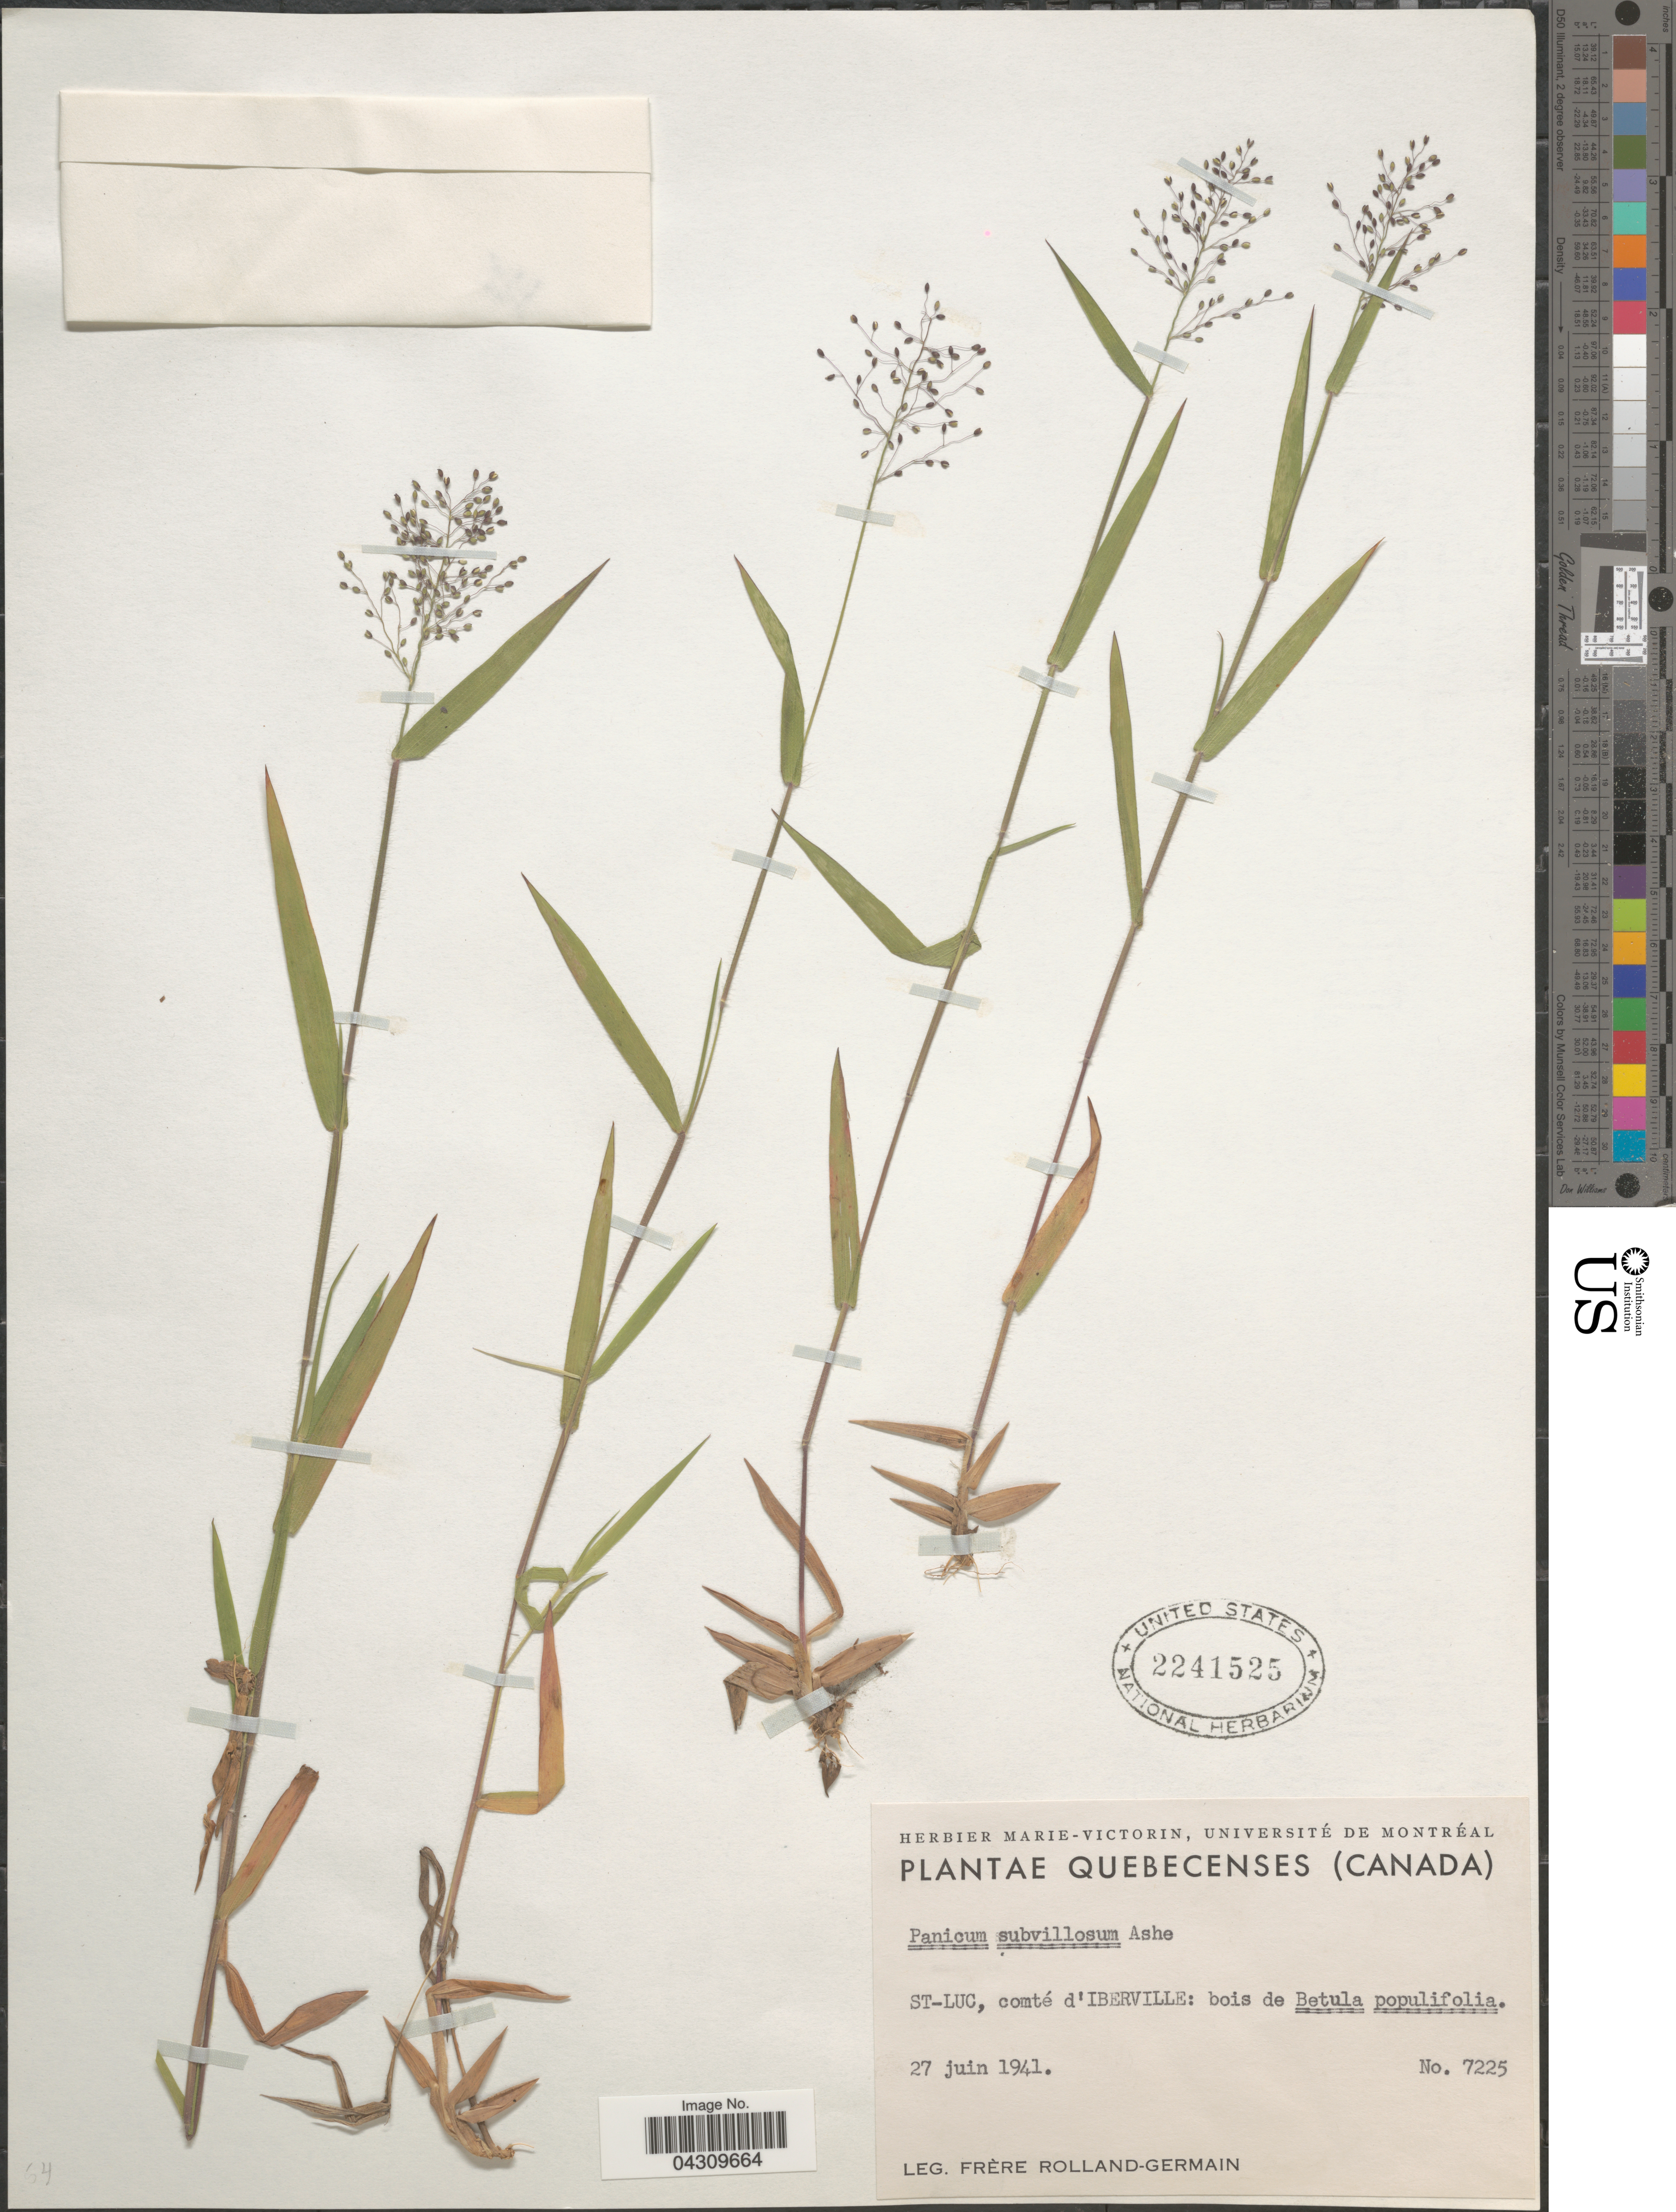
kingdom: Plantae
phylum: Tracheophyta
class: Liliopsida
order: Poales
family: Poaceae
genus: Dichanthelium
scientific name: Dichanthelium acuminatum var. acuminatum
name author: (Sw.) Gould & C.A. Clark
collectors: Rolland-Germain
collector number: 7225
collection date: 1941-06-27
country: Canada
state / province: Quebec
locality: St-Luc, comté d'Iberville.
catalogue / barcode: US 2241525